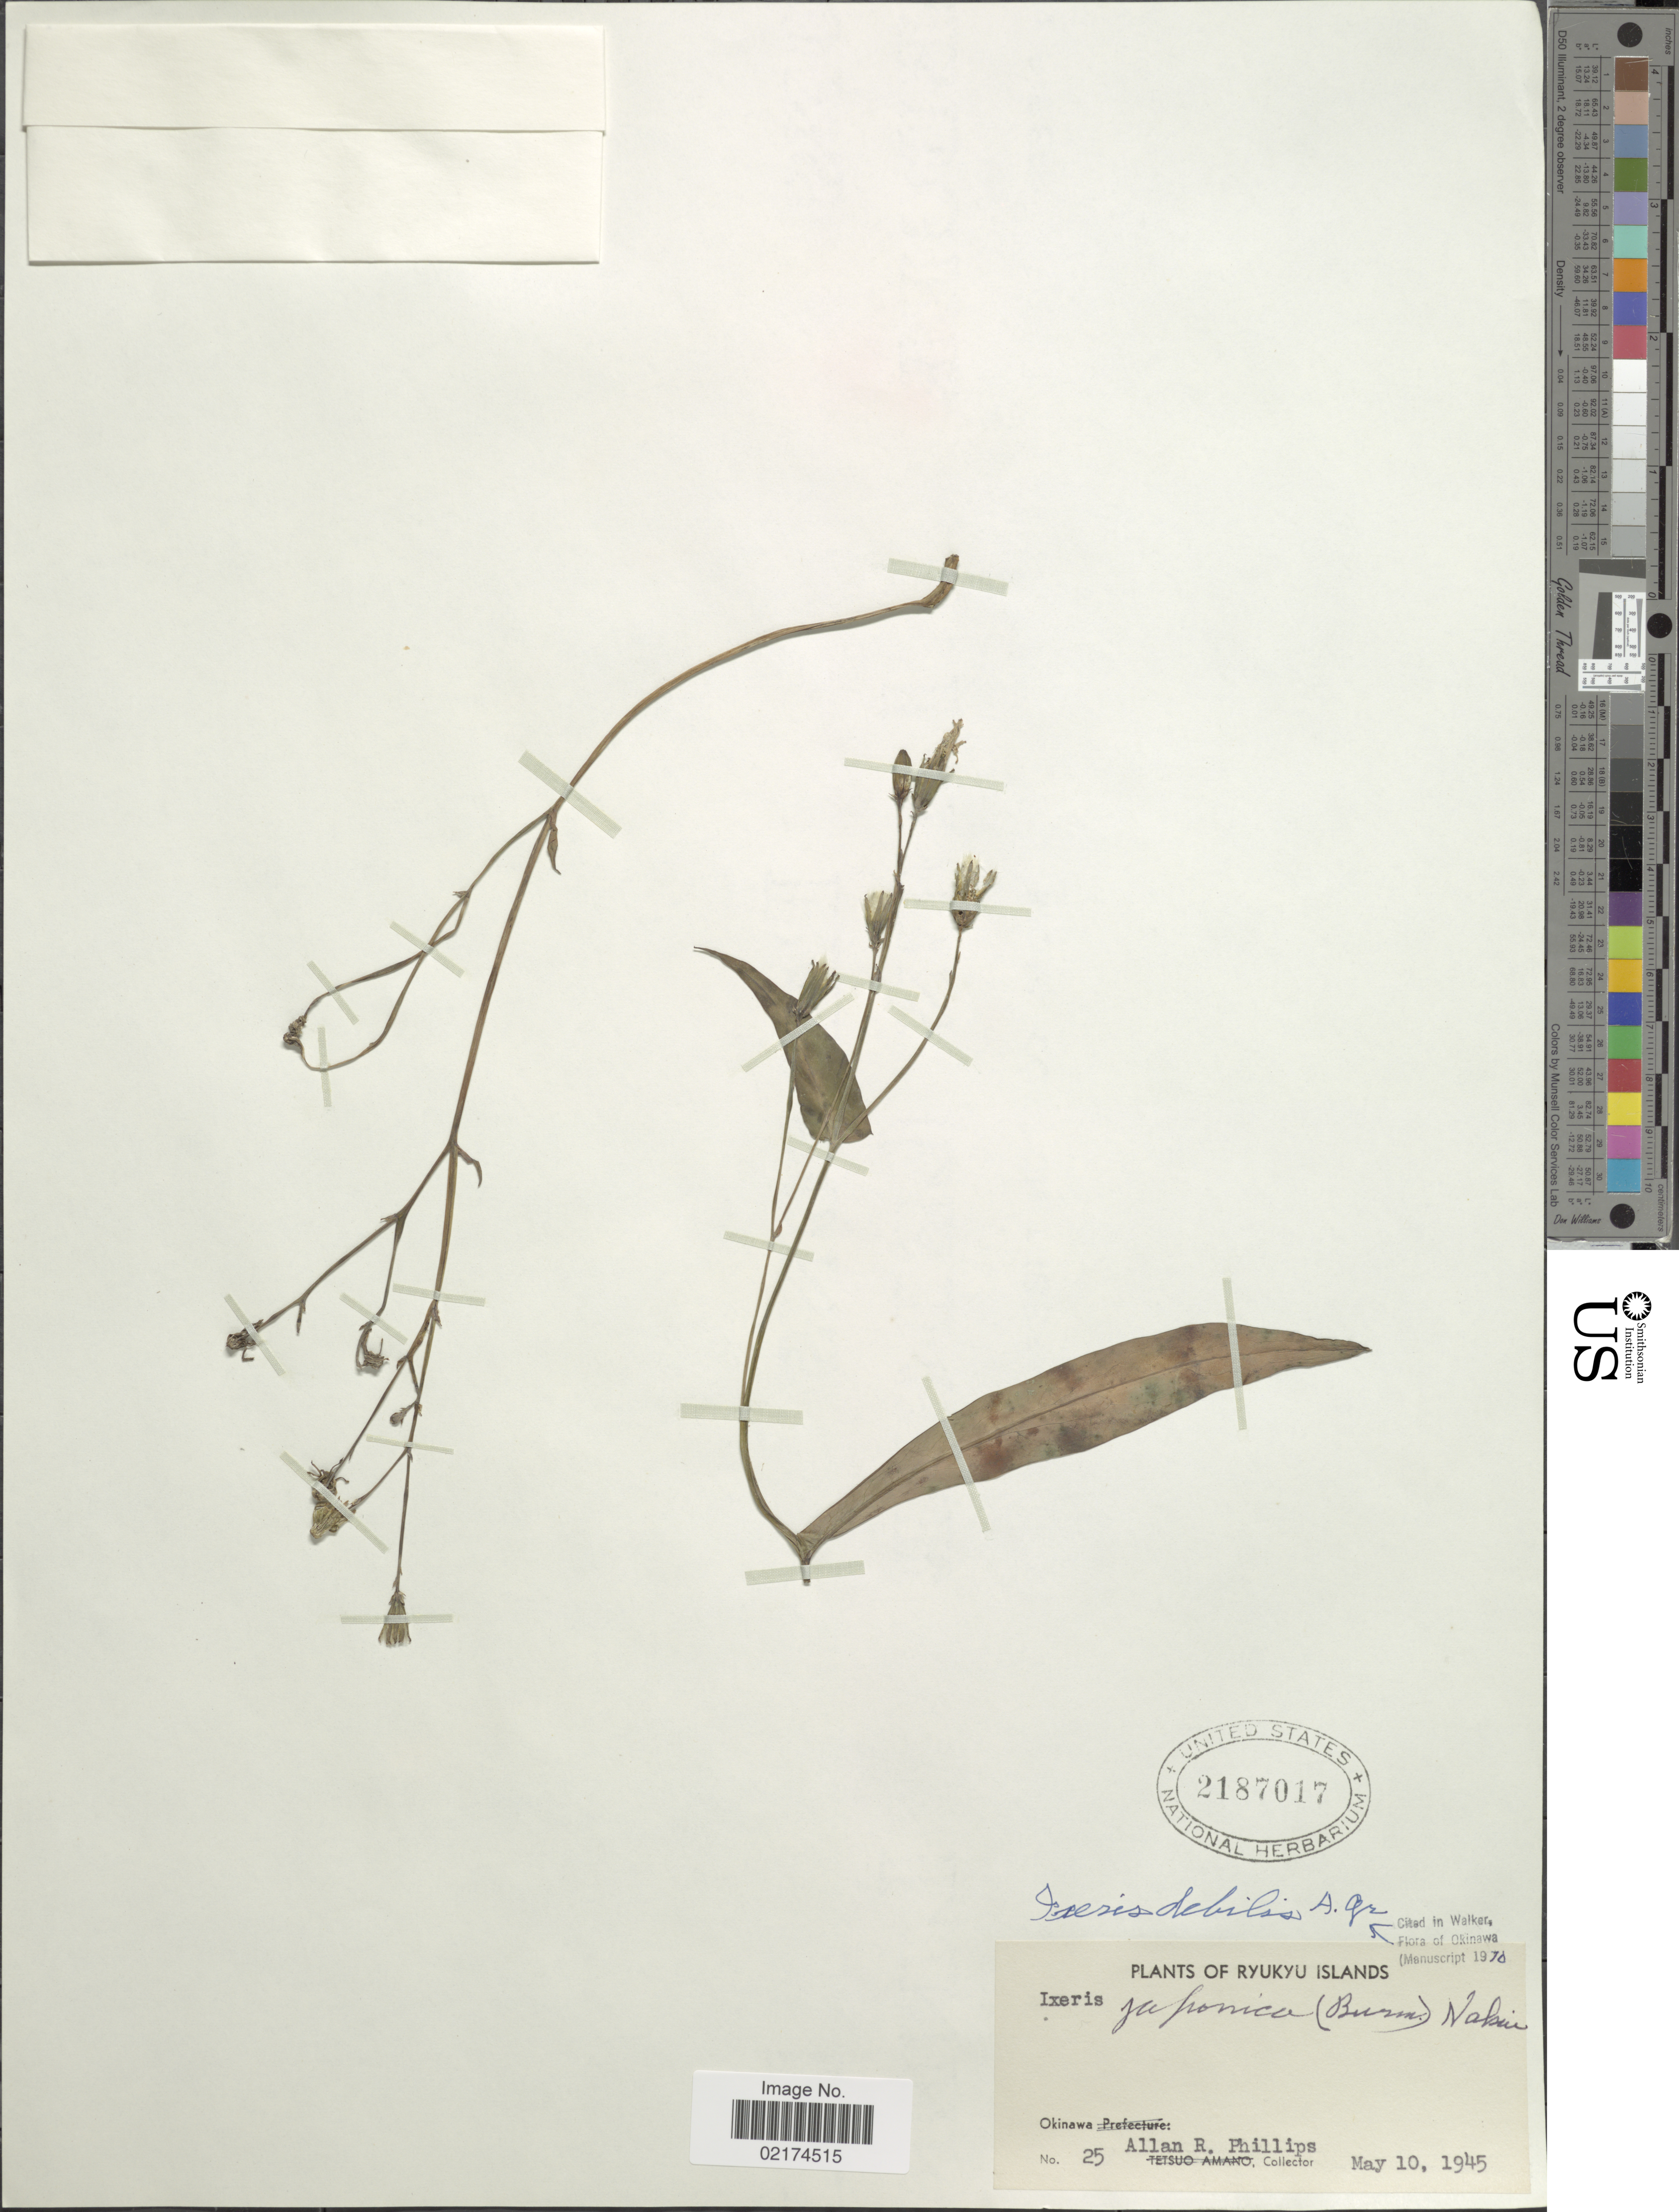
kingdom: Plantae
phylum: Tracheophyta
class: Magnoliopsida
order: Asterales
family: Asteraceae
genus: Ixeris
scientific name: Ixeris debilis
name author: (Thunb.) A. Gray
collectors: A. R. Phillips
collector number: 25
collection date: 1945-05-10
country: Japan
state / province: Okinawa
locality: Ryukyu Islands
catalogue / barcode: US 2187017